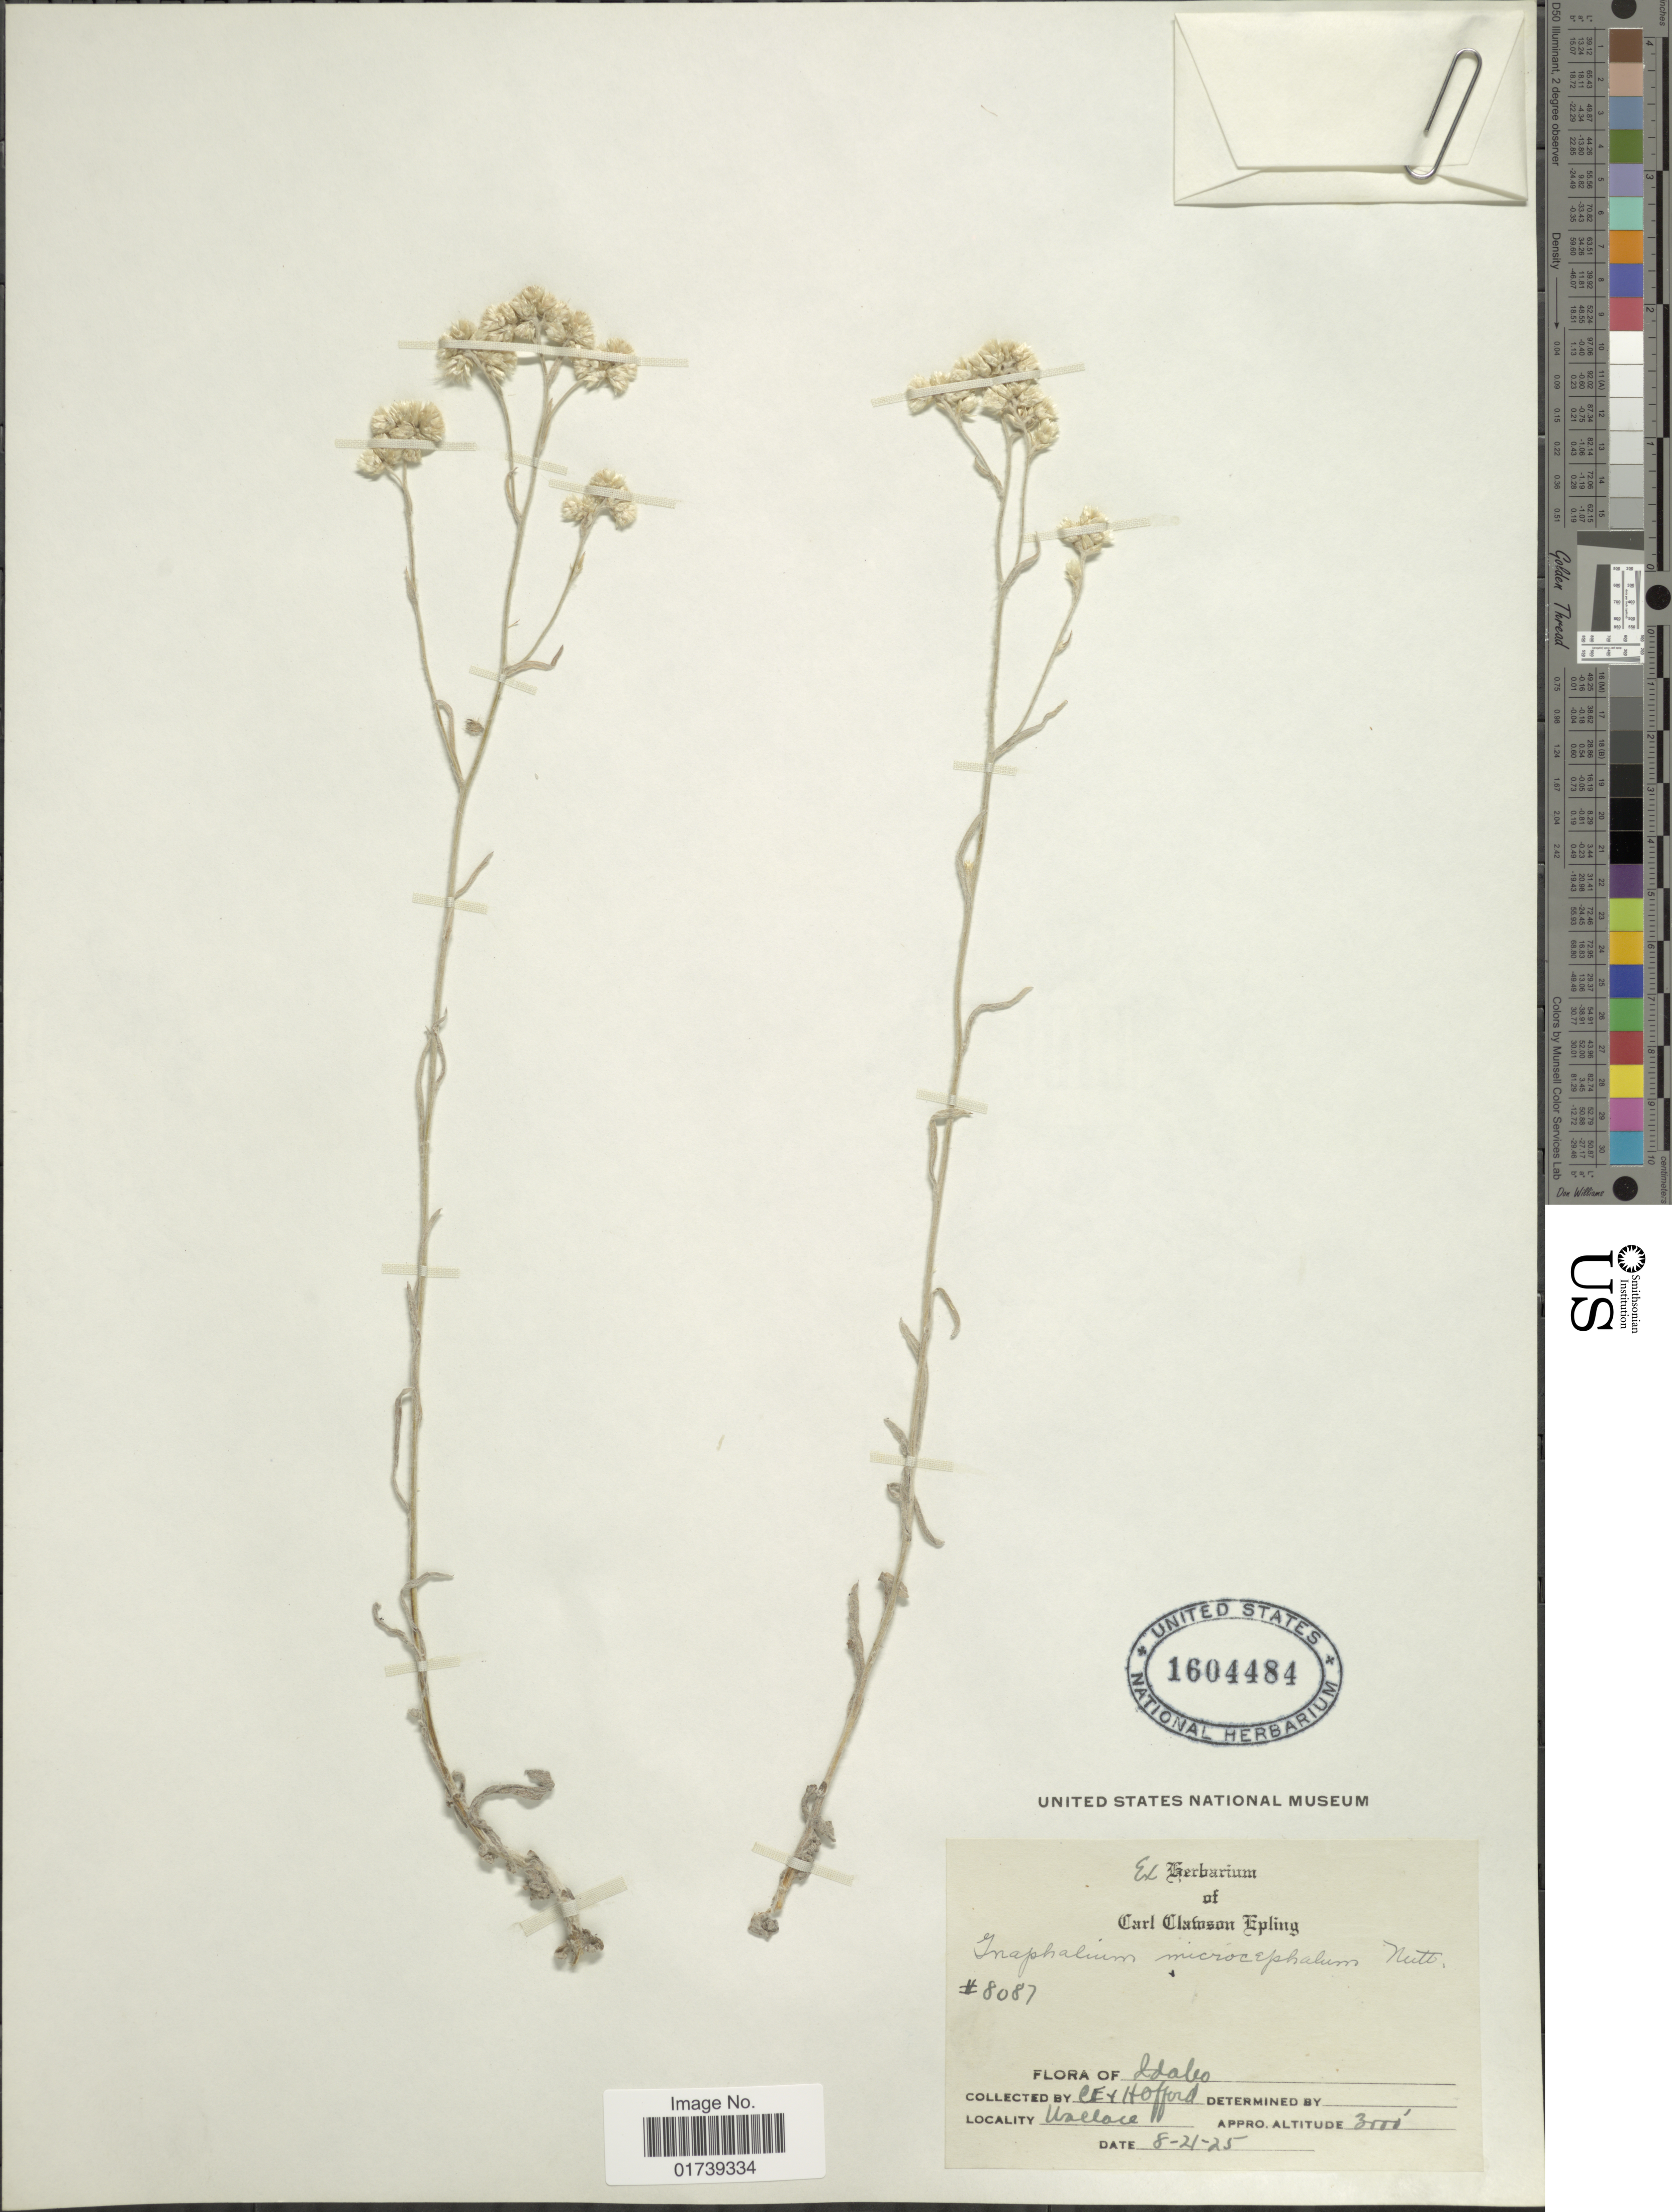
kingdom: Plantae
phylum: Tracheophyta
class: Magnoliopsida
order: Asterales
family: Asteraceae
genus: Pseudognaphalium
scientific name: Pseudognaphalium microcephalum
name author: (Nutt.) Anderb.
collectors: C. Hofford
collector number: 8087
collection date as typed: Transcribed d/m/y: 21/8/25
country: United States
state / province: Idaho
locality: Wallace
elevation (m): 914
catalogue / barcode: US 1604484